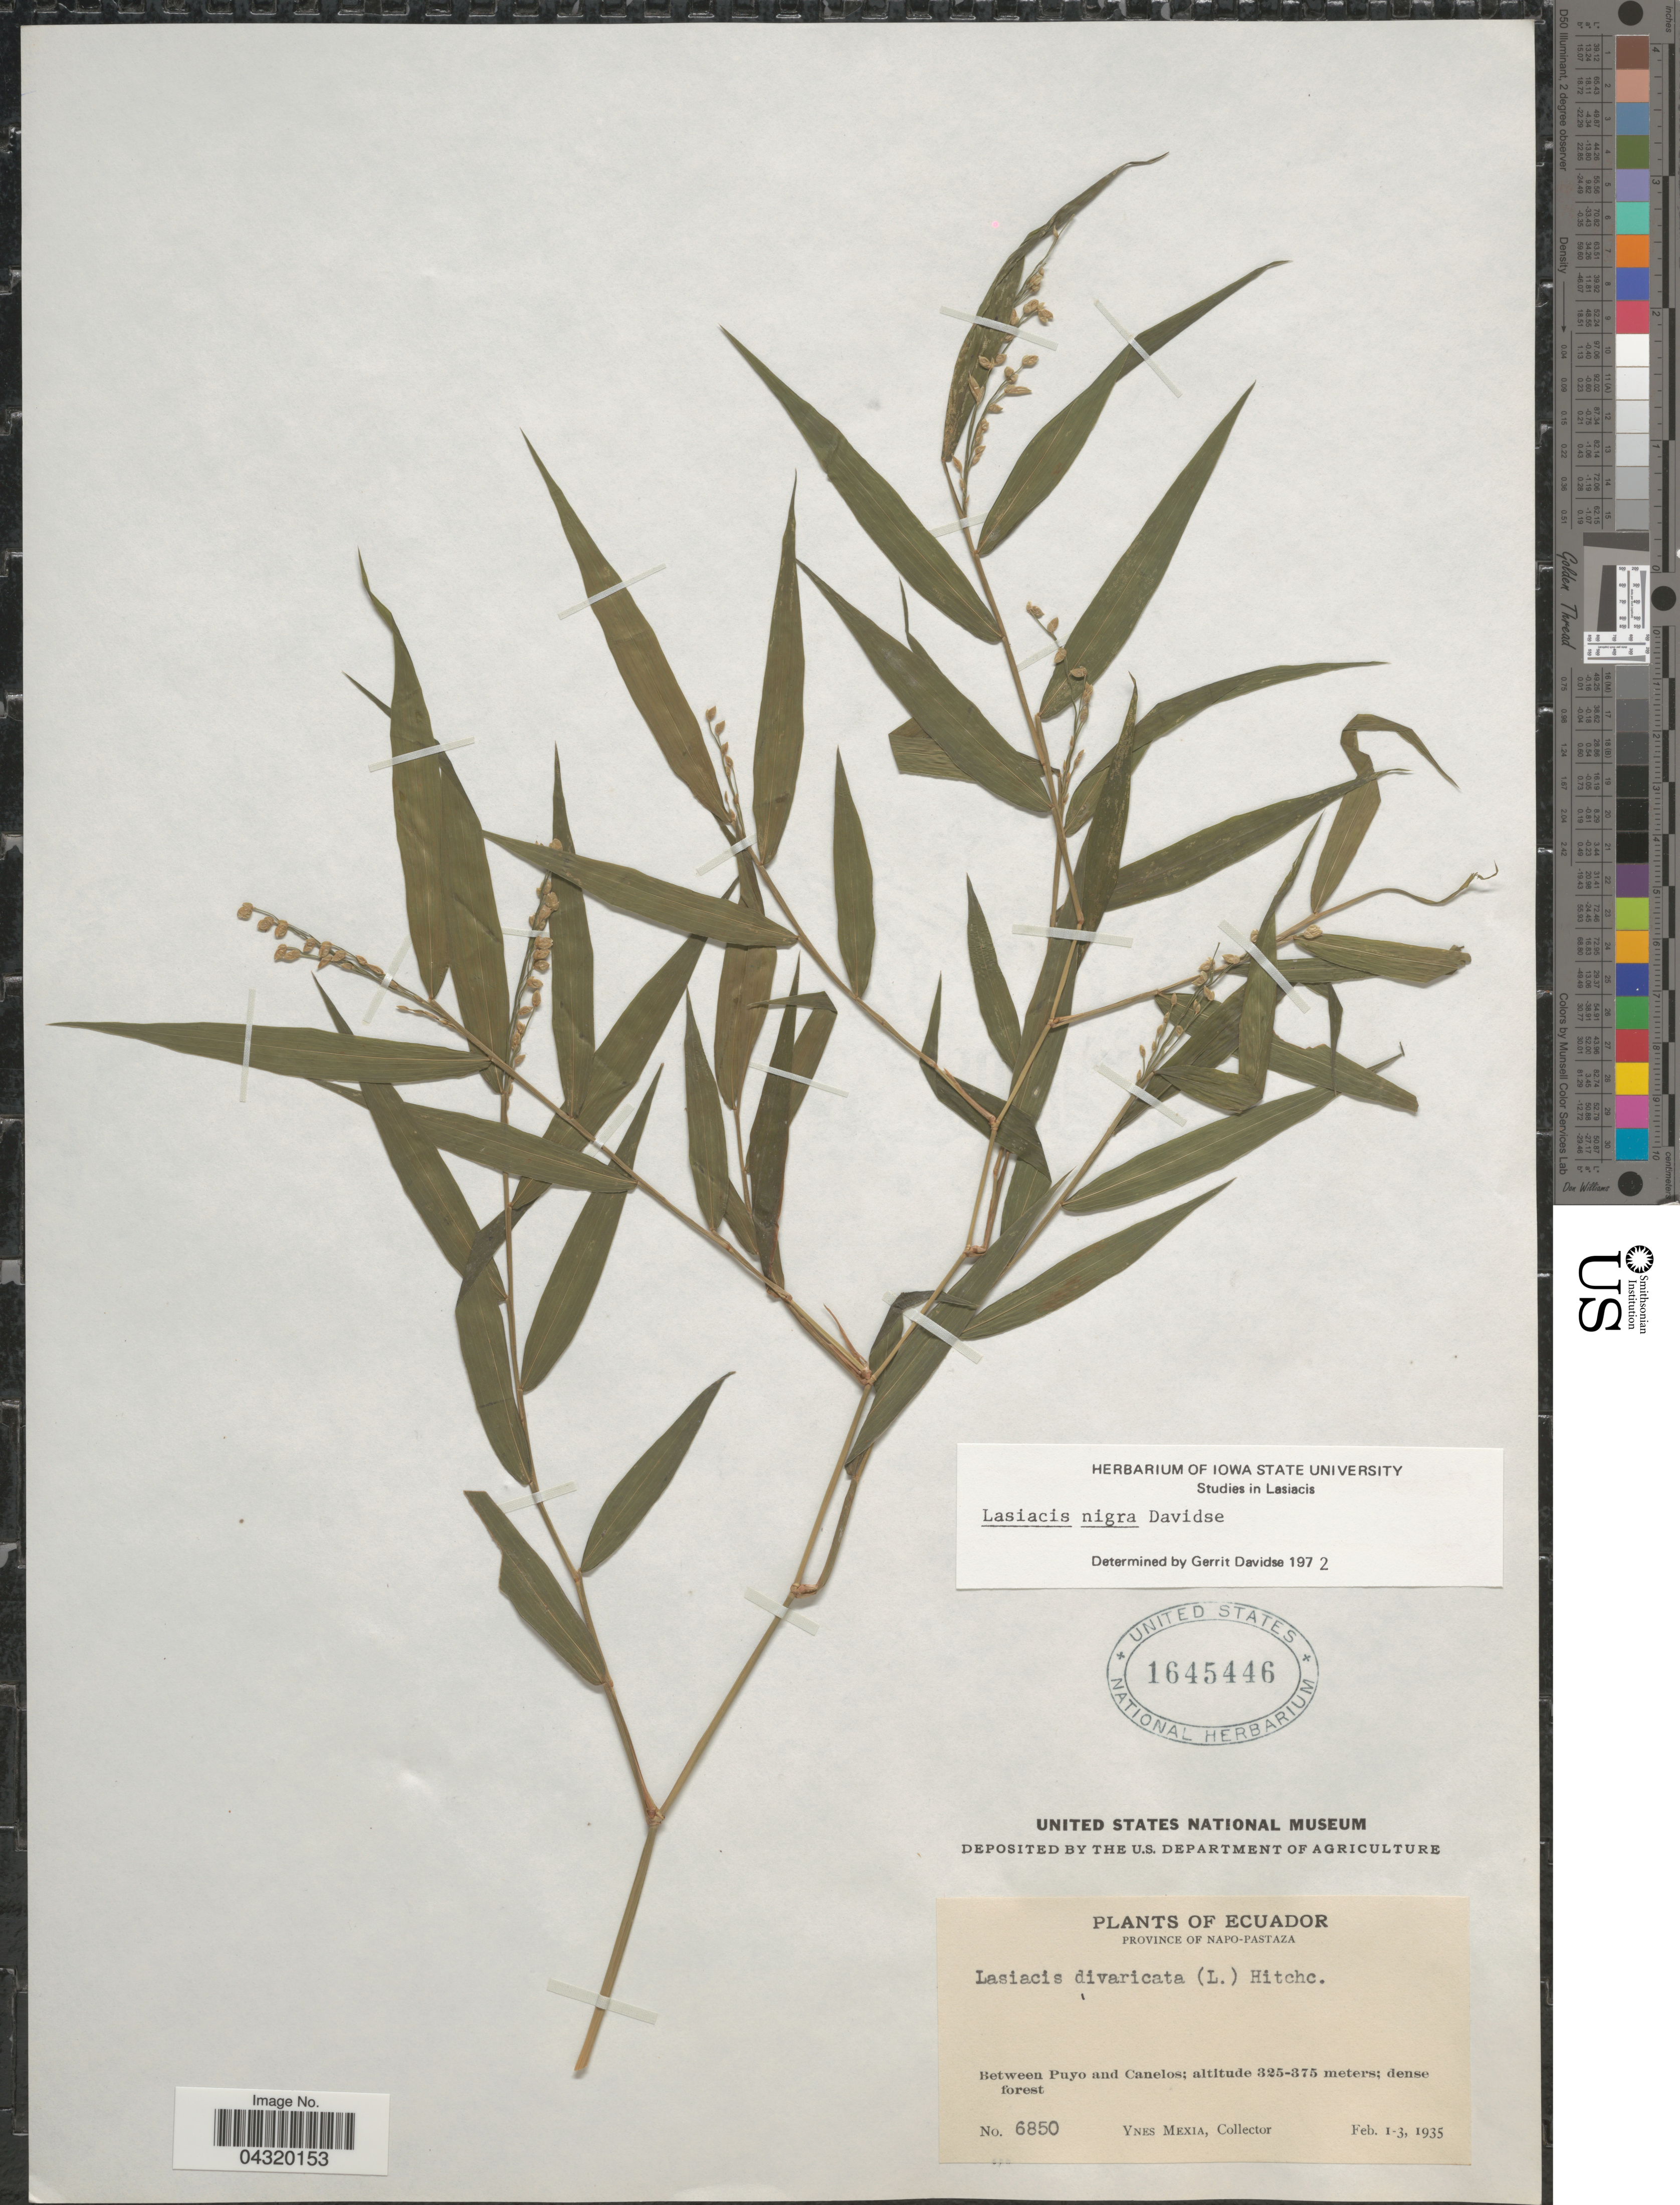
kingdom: Plantae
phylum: Tracheophyta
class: Liliopsida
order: Poales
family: Poaceae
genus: Lasiacis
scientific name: Lasiacis nigra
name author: Davidse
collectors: Y. Mexia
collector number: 6850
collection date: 1935-02-01/1935-02-03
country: Ecuador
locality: Province of Napo-Pastaza. Between Puyo and Canelos.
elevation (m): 325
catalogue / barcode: US 1645446